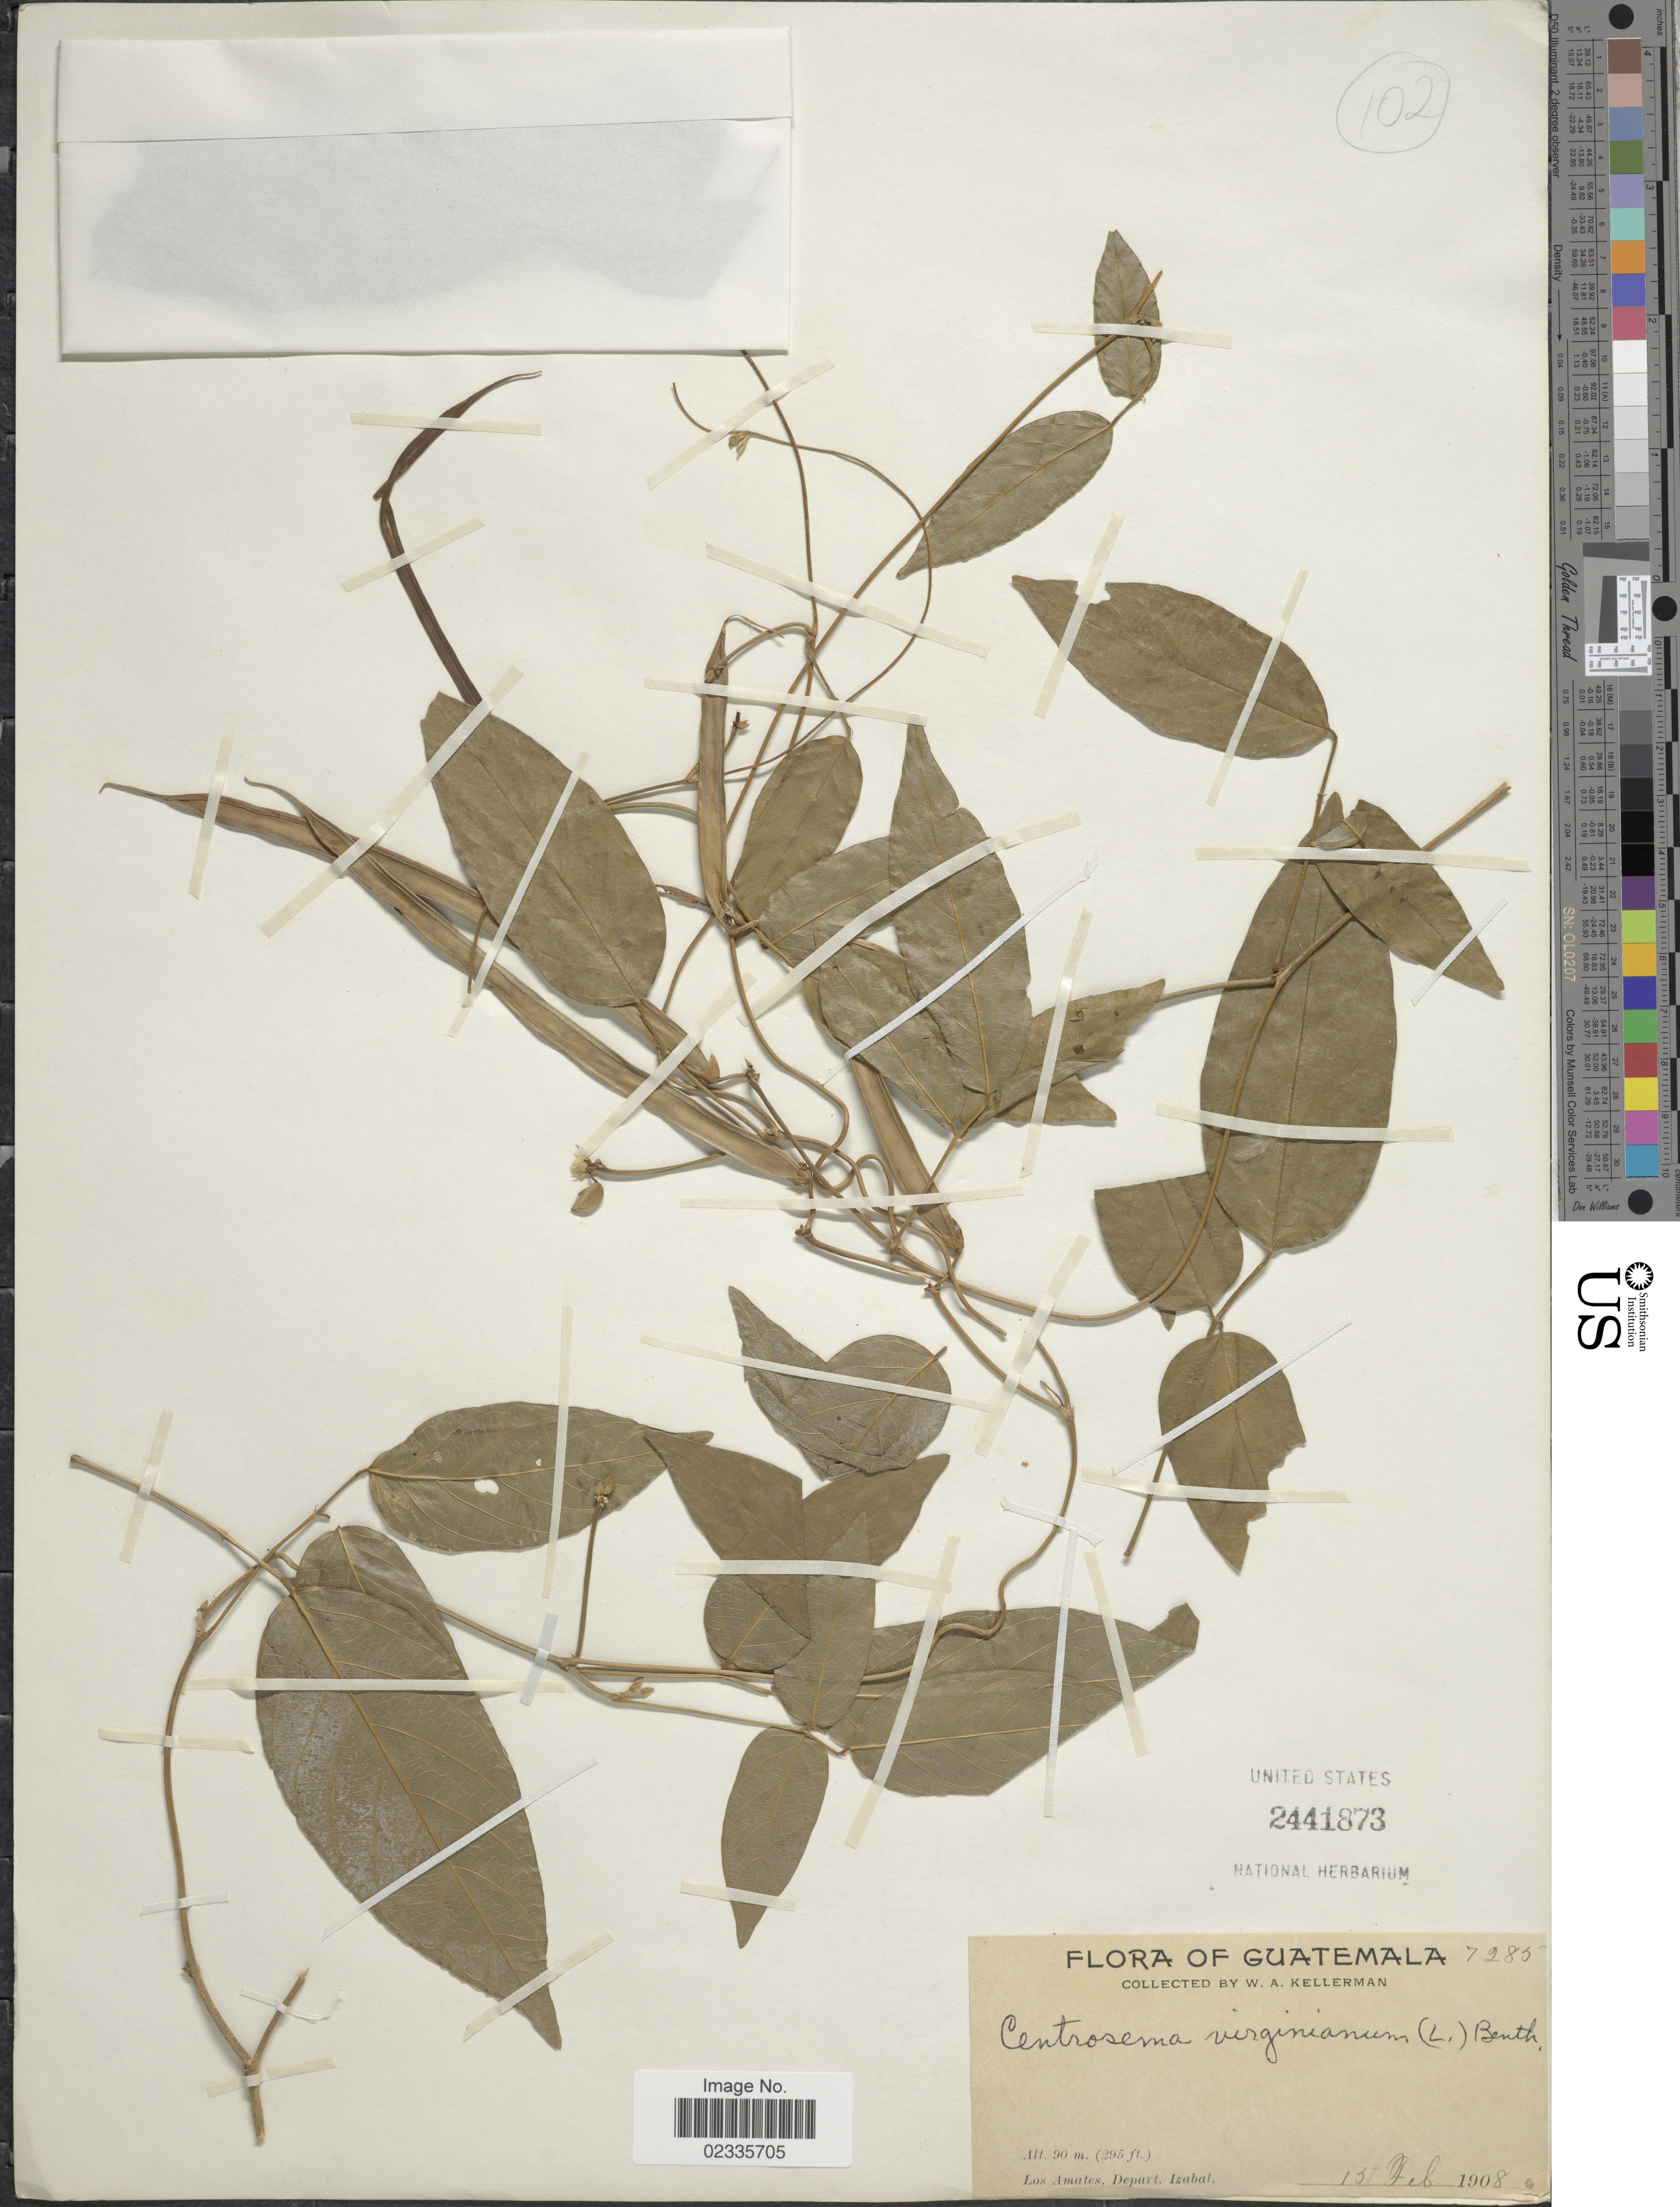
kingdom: Plantae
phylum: Tracheophyta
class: Magnoliopsida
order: Fabales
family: Fabaceae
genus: Centrosema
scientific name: Centrosema virginianum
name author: (L.) Benth.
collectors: W. Kellerman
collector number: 7285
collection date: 1908-02-15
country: Guatemala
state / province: Izabal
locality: Los Amates, Depart. Izabal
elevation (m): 90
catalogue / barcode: US 2441873